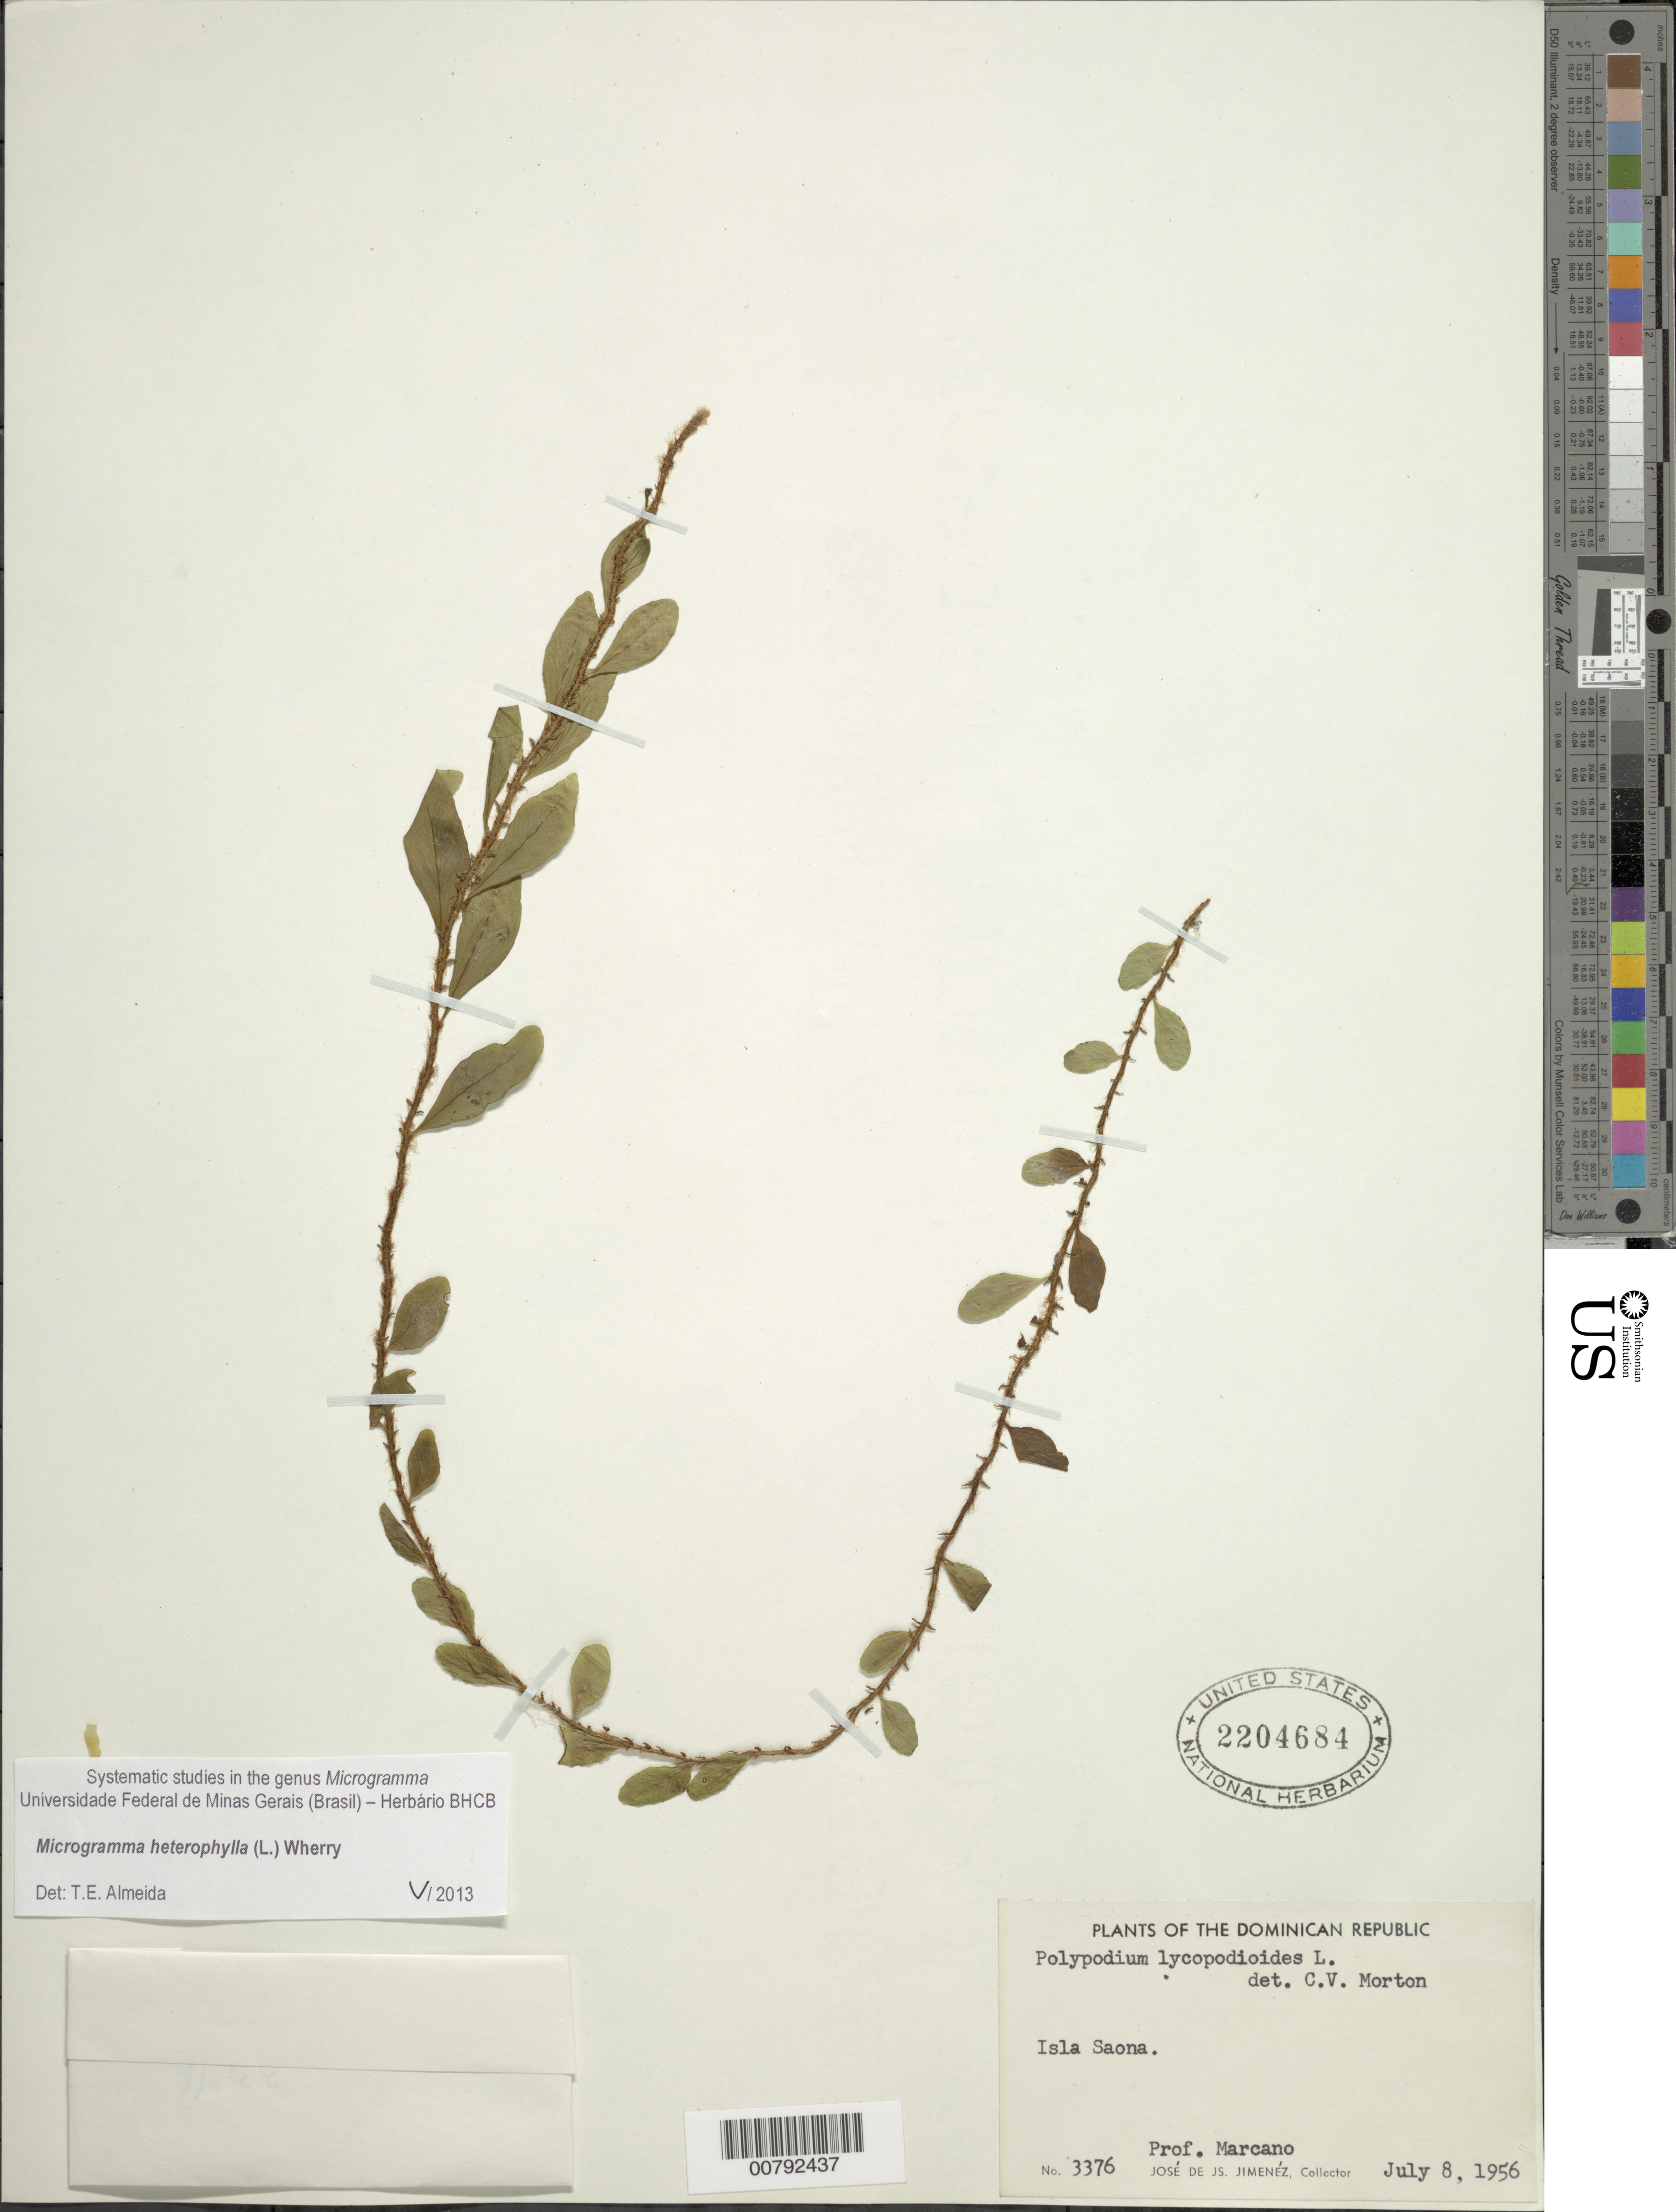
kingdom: Plantae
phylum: Tracheophyta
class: Polypodiopsida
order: Polypodiales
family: Polypodiaceae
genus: Microgramma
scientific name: Microgramma heterophylla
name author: (L.) Wherry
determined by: Almeida, T. E.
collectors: E. J. Marcano F. & J. J. Jiménez Almonte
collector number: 3376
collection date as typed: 08 Jul 1956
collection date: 1956-07-08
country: Dominican Republic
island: Hispaniola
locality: Isla Saona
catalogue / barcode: US 2204684